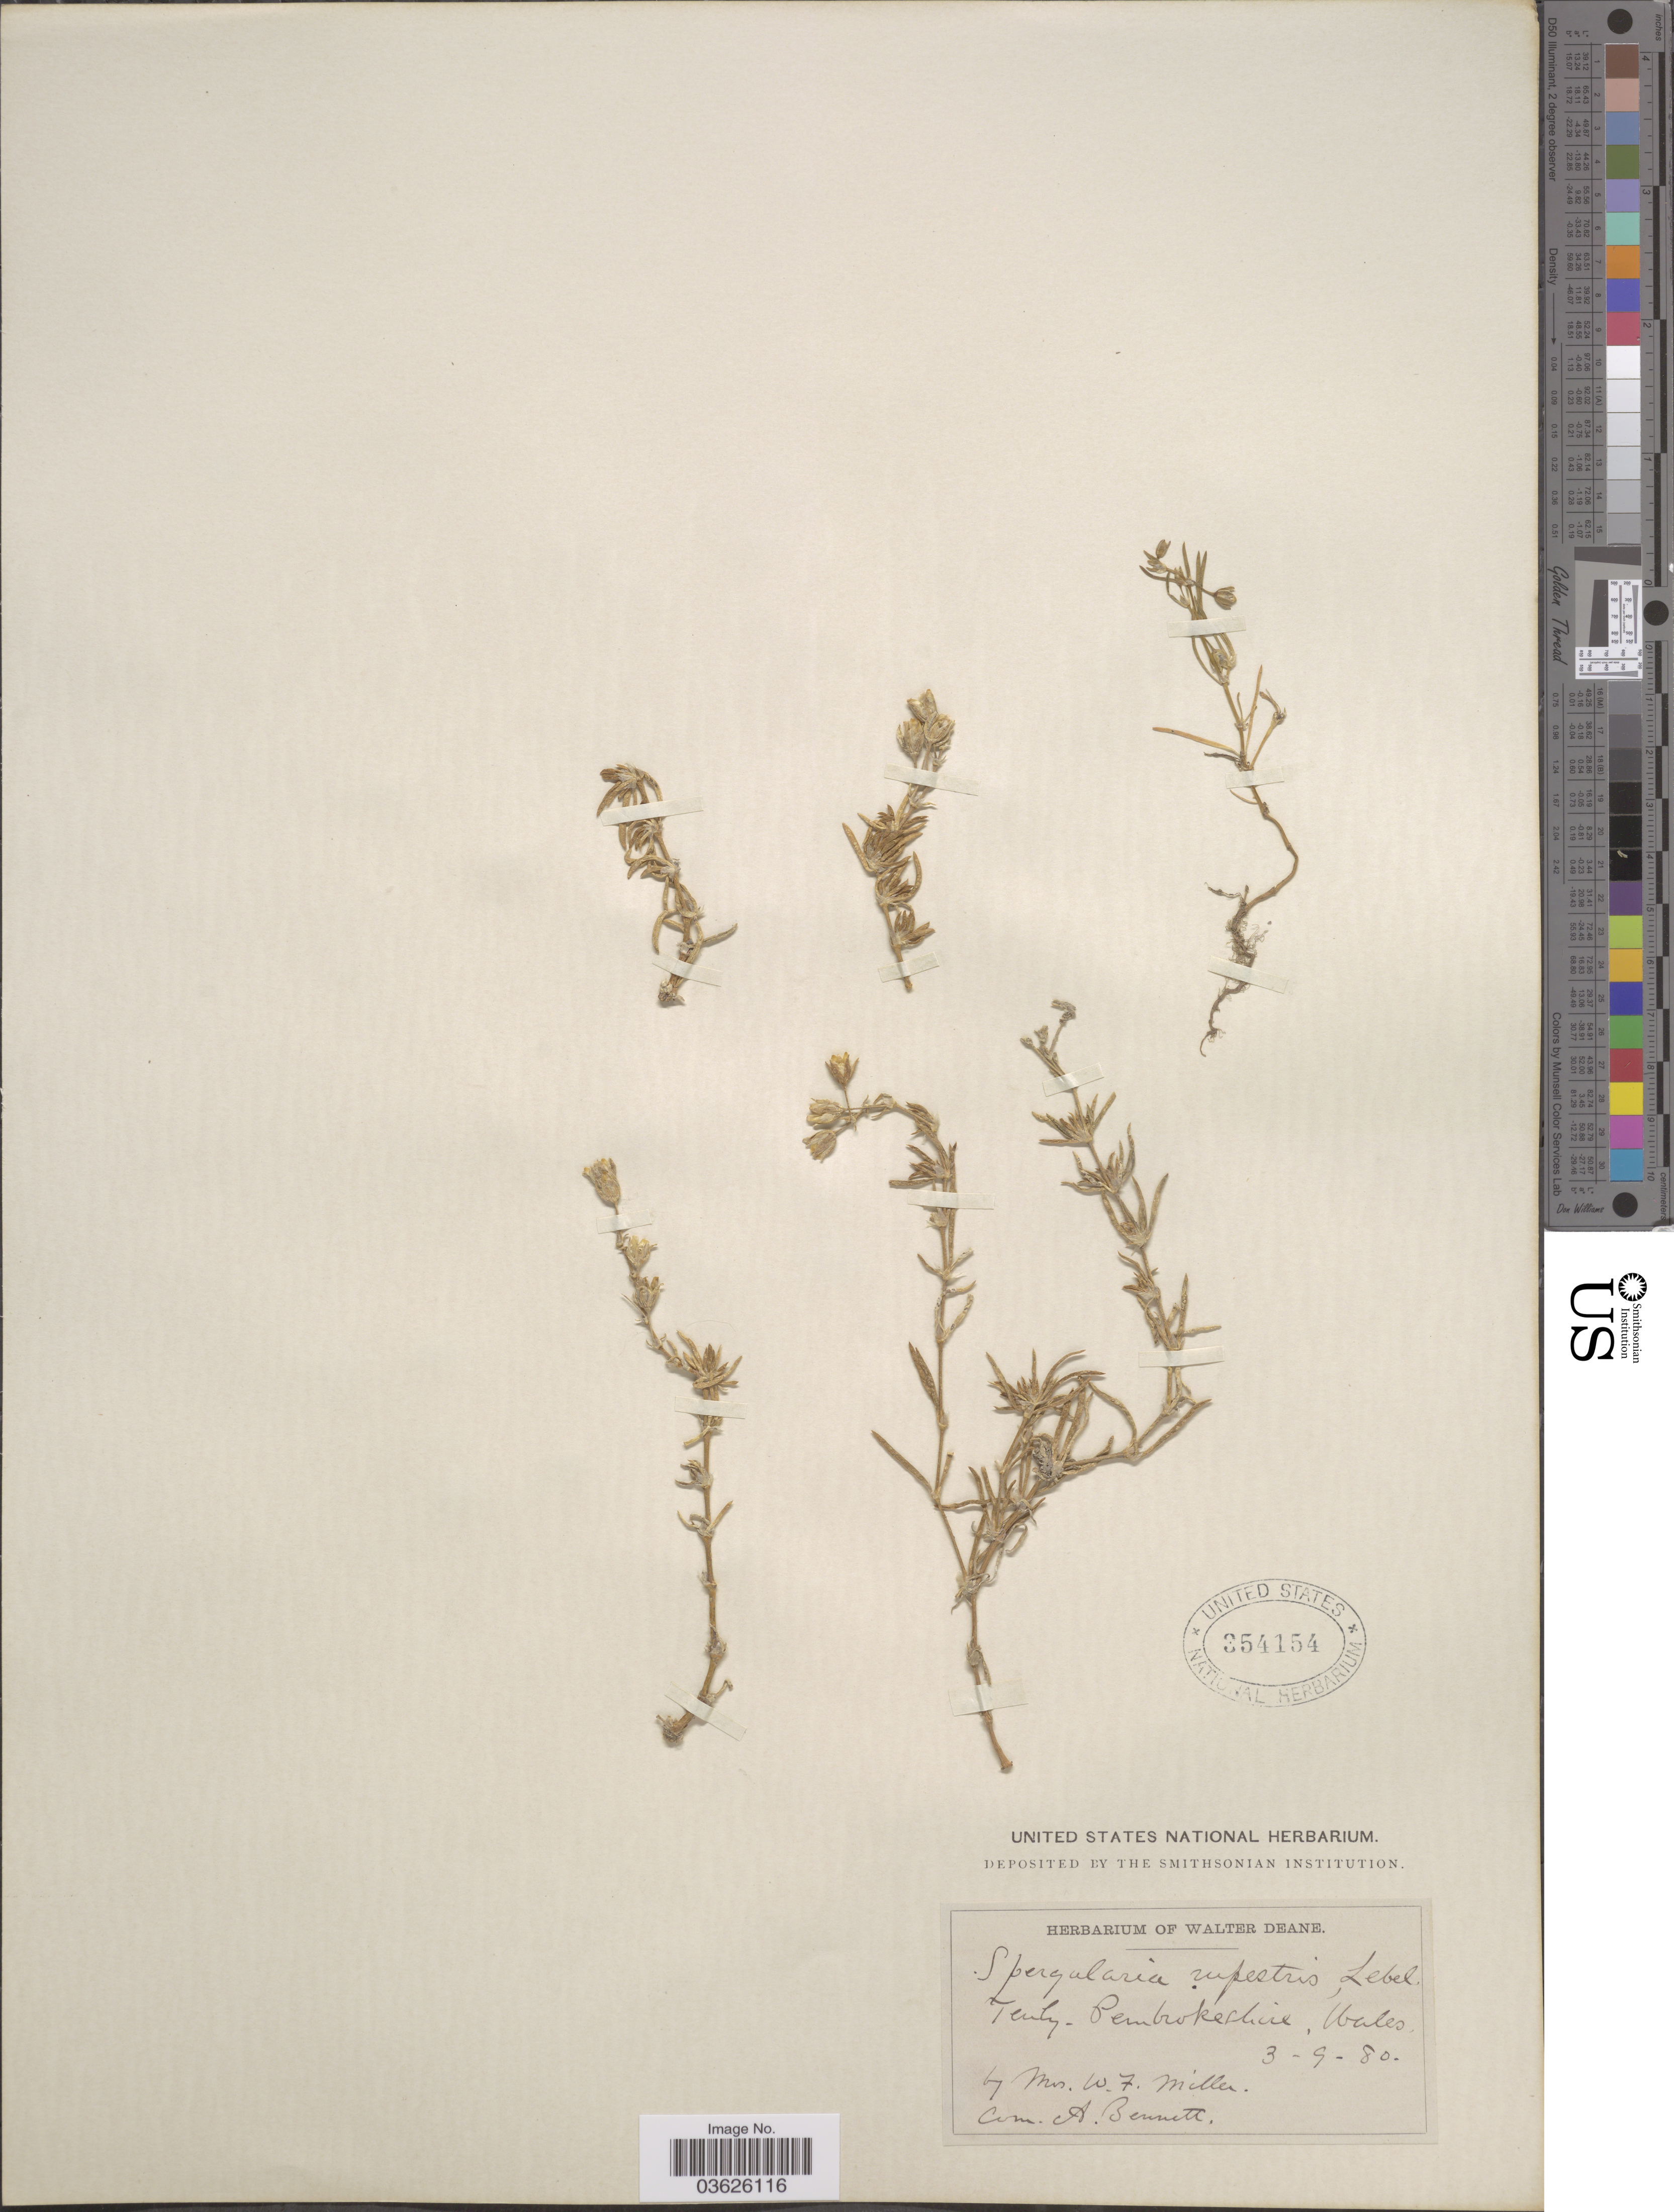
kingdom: Plantae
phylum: Tracheophyta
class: Magnoliopsida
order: Caryophyllales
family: Caryophyllaceae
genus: Spergularia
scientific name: Spergularia rupestris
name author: Cambess.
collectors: W. Miller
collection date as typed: Transcribed d/m/y: 3/9/80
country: United Kingdom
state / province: Wales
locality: Tenby. Pembrokeshire.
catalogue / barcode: US 354154